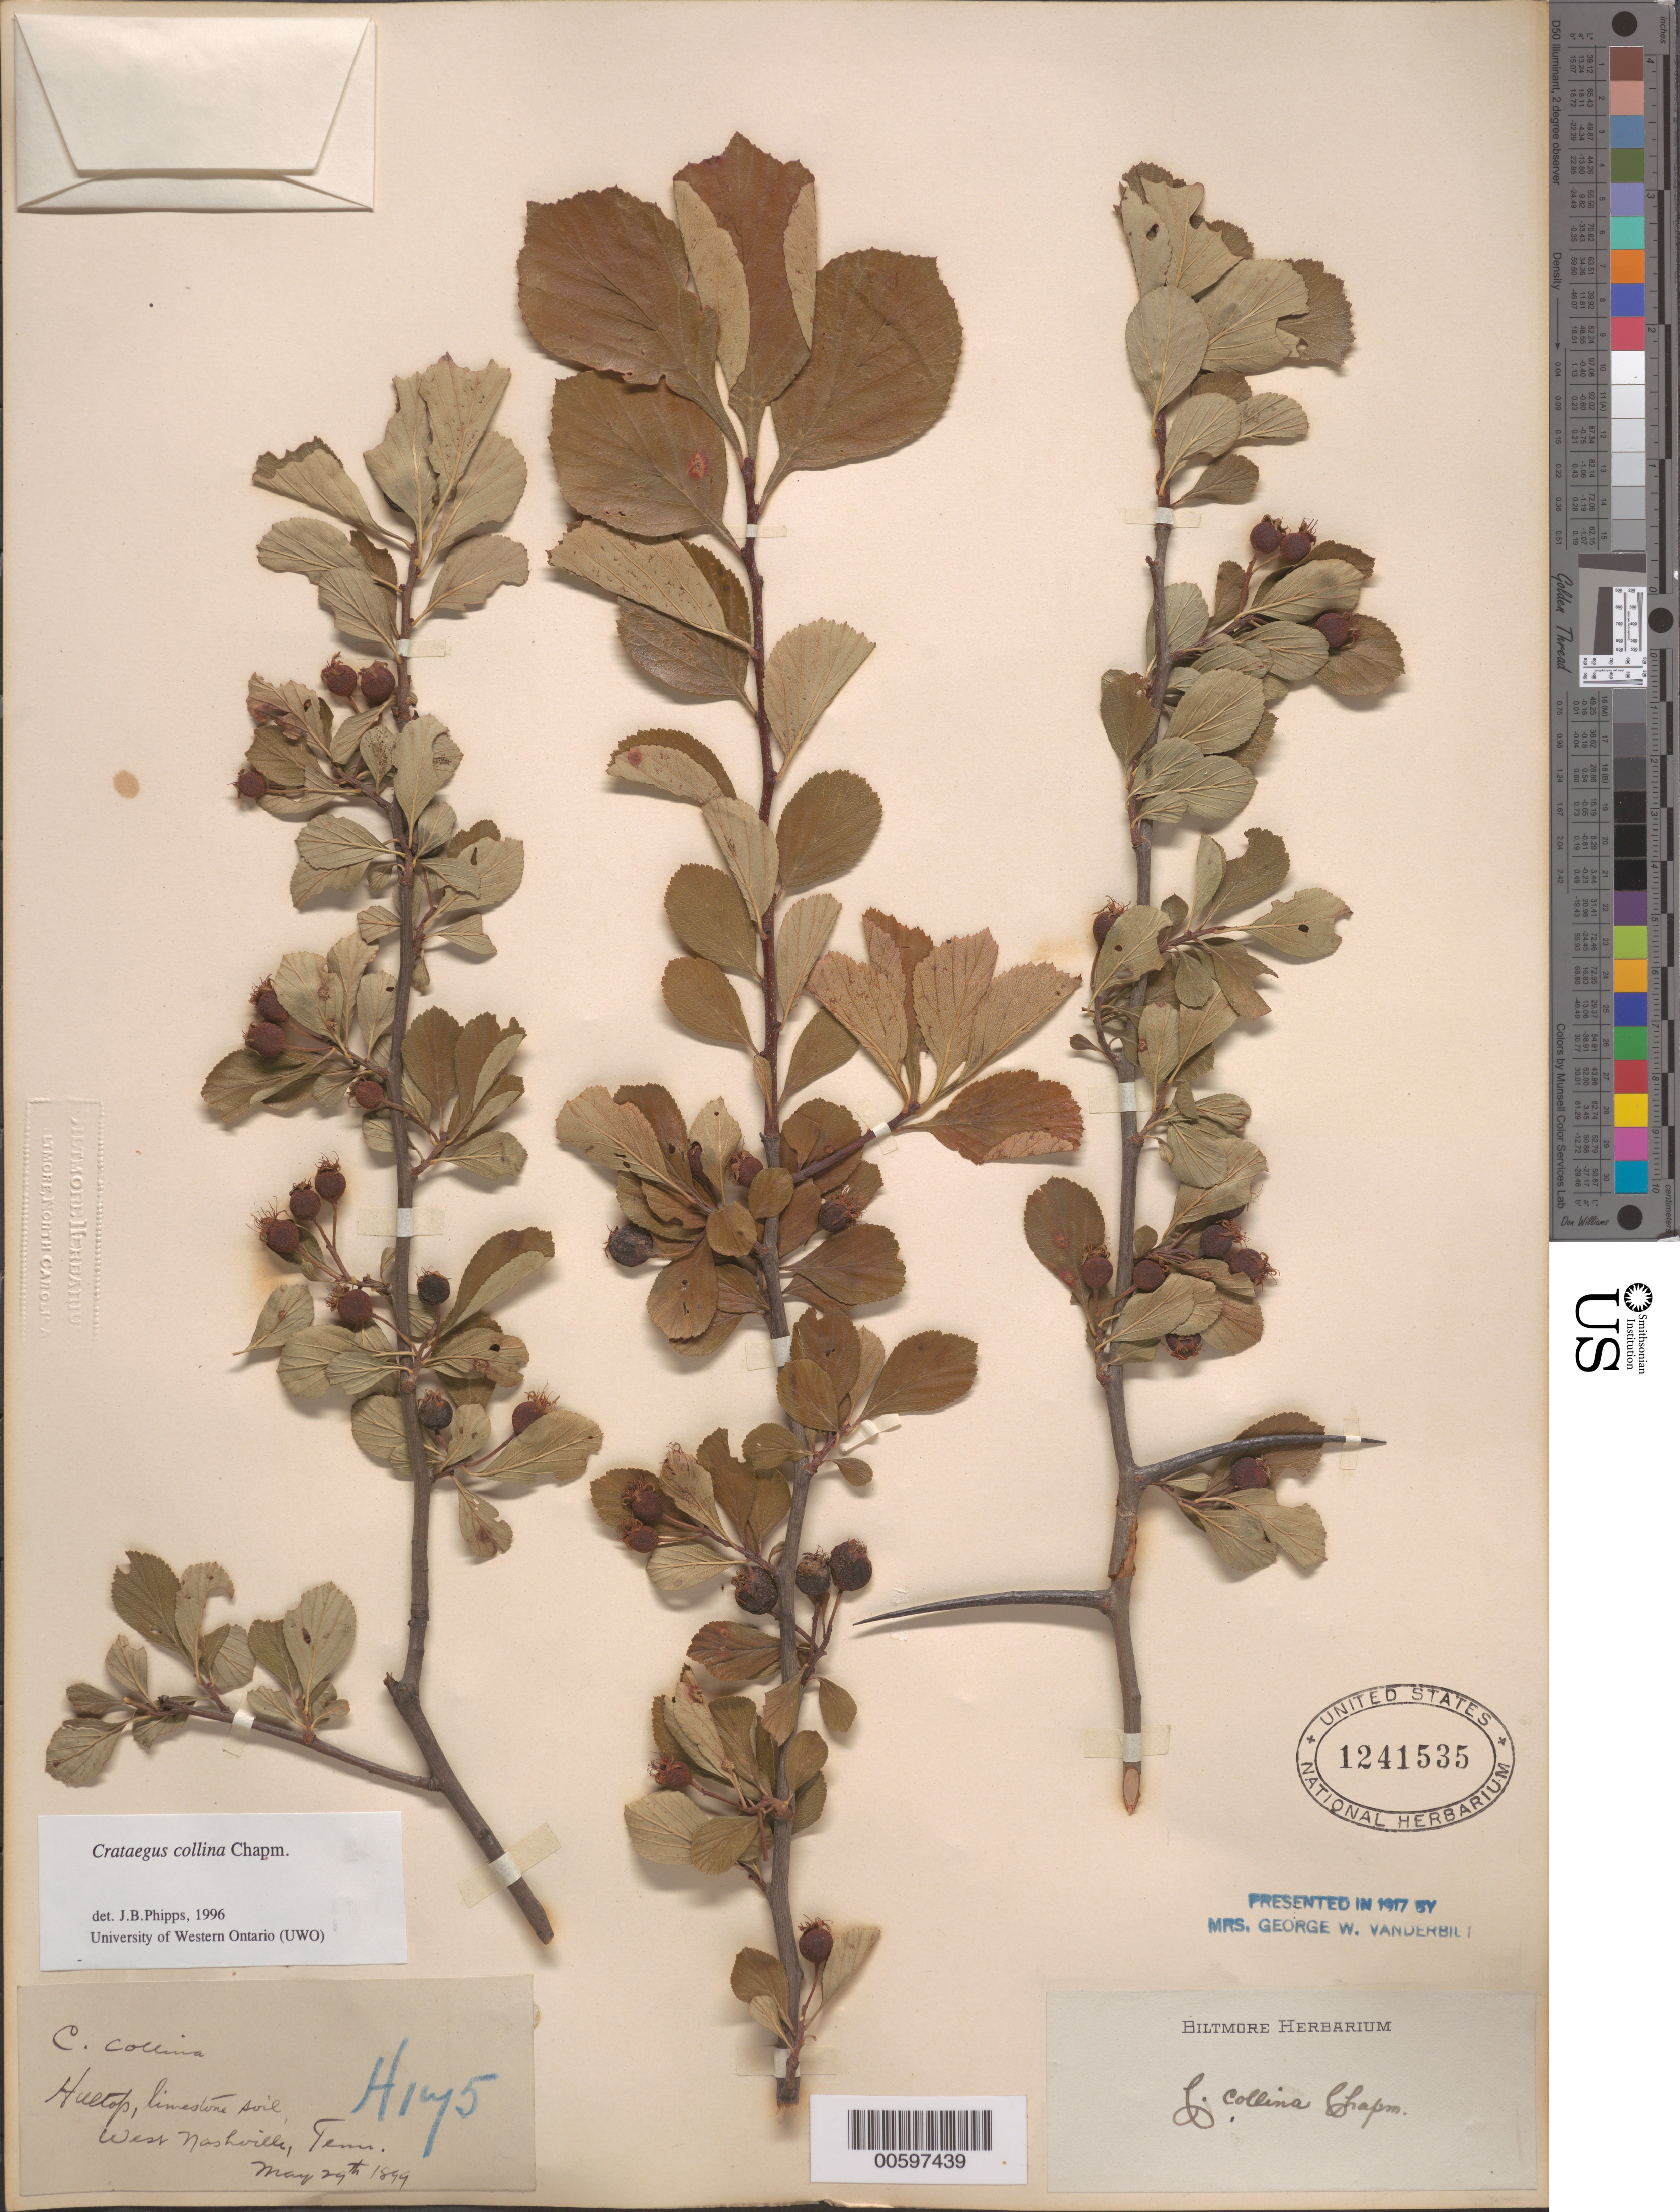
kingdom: Plantae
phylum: Tracheophyta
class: Magnoliopsida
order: Rosales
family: Rosaceae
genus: Crataegus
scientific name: Crataegus collina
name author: Chapm.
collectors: ex herb. Biltmore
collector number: H175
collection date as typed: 29 May 1899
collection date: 1899-05-29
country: United States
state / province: Tennessee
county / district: Davidson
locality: West Nashville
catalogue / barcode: US 1241535